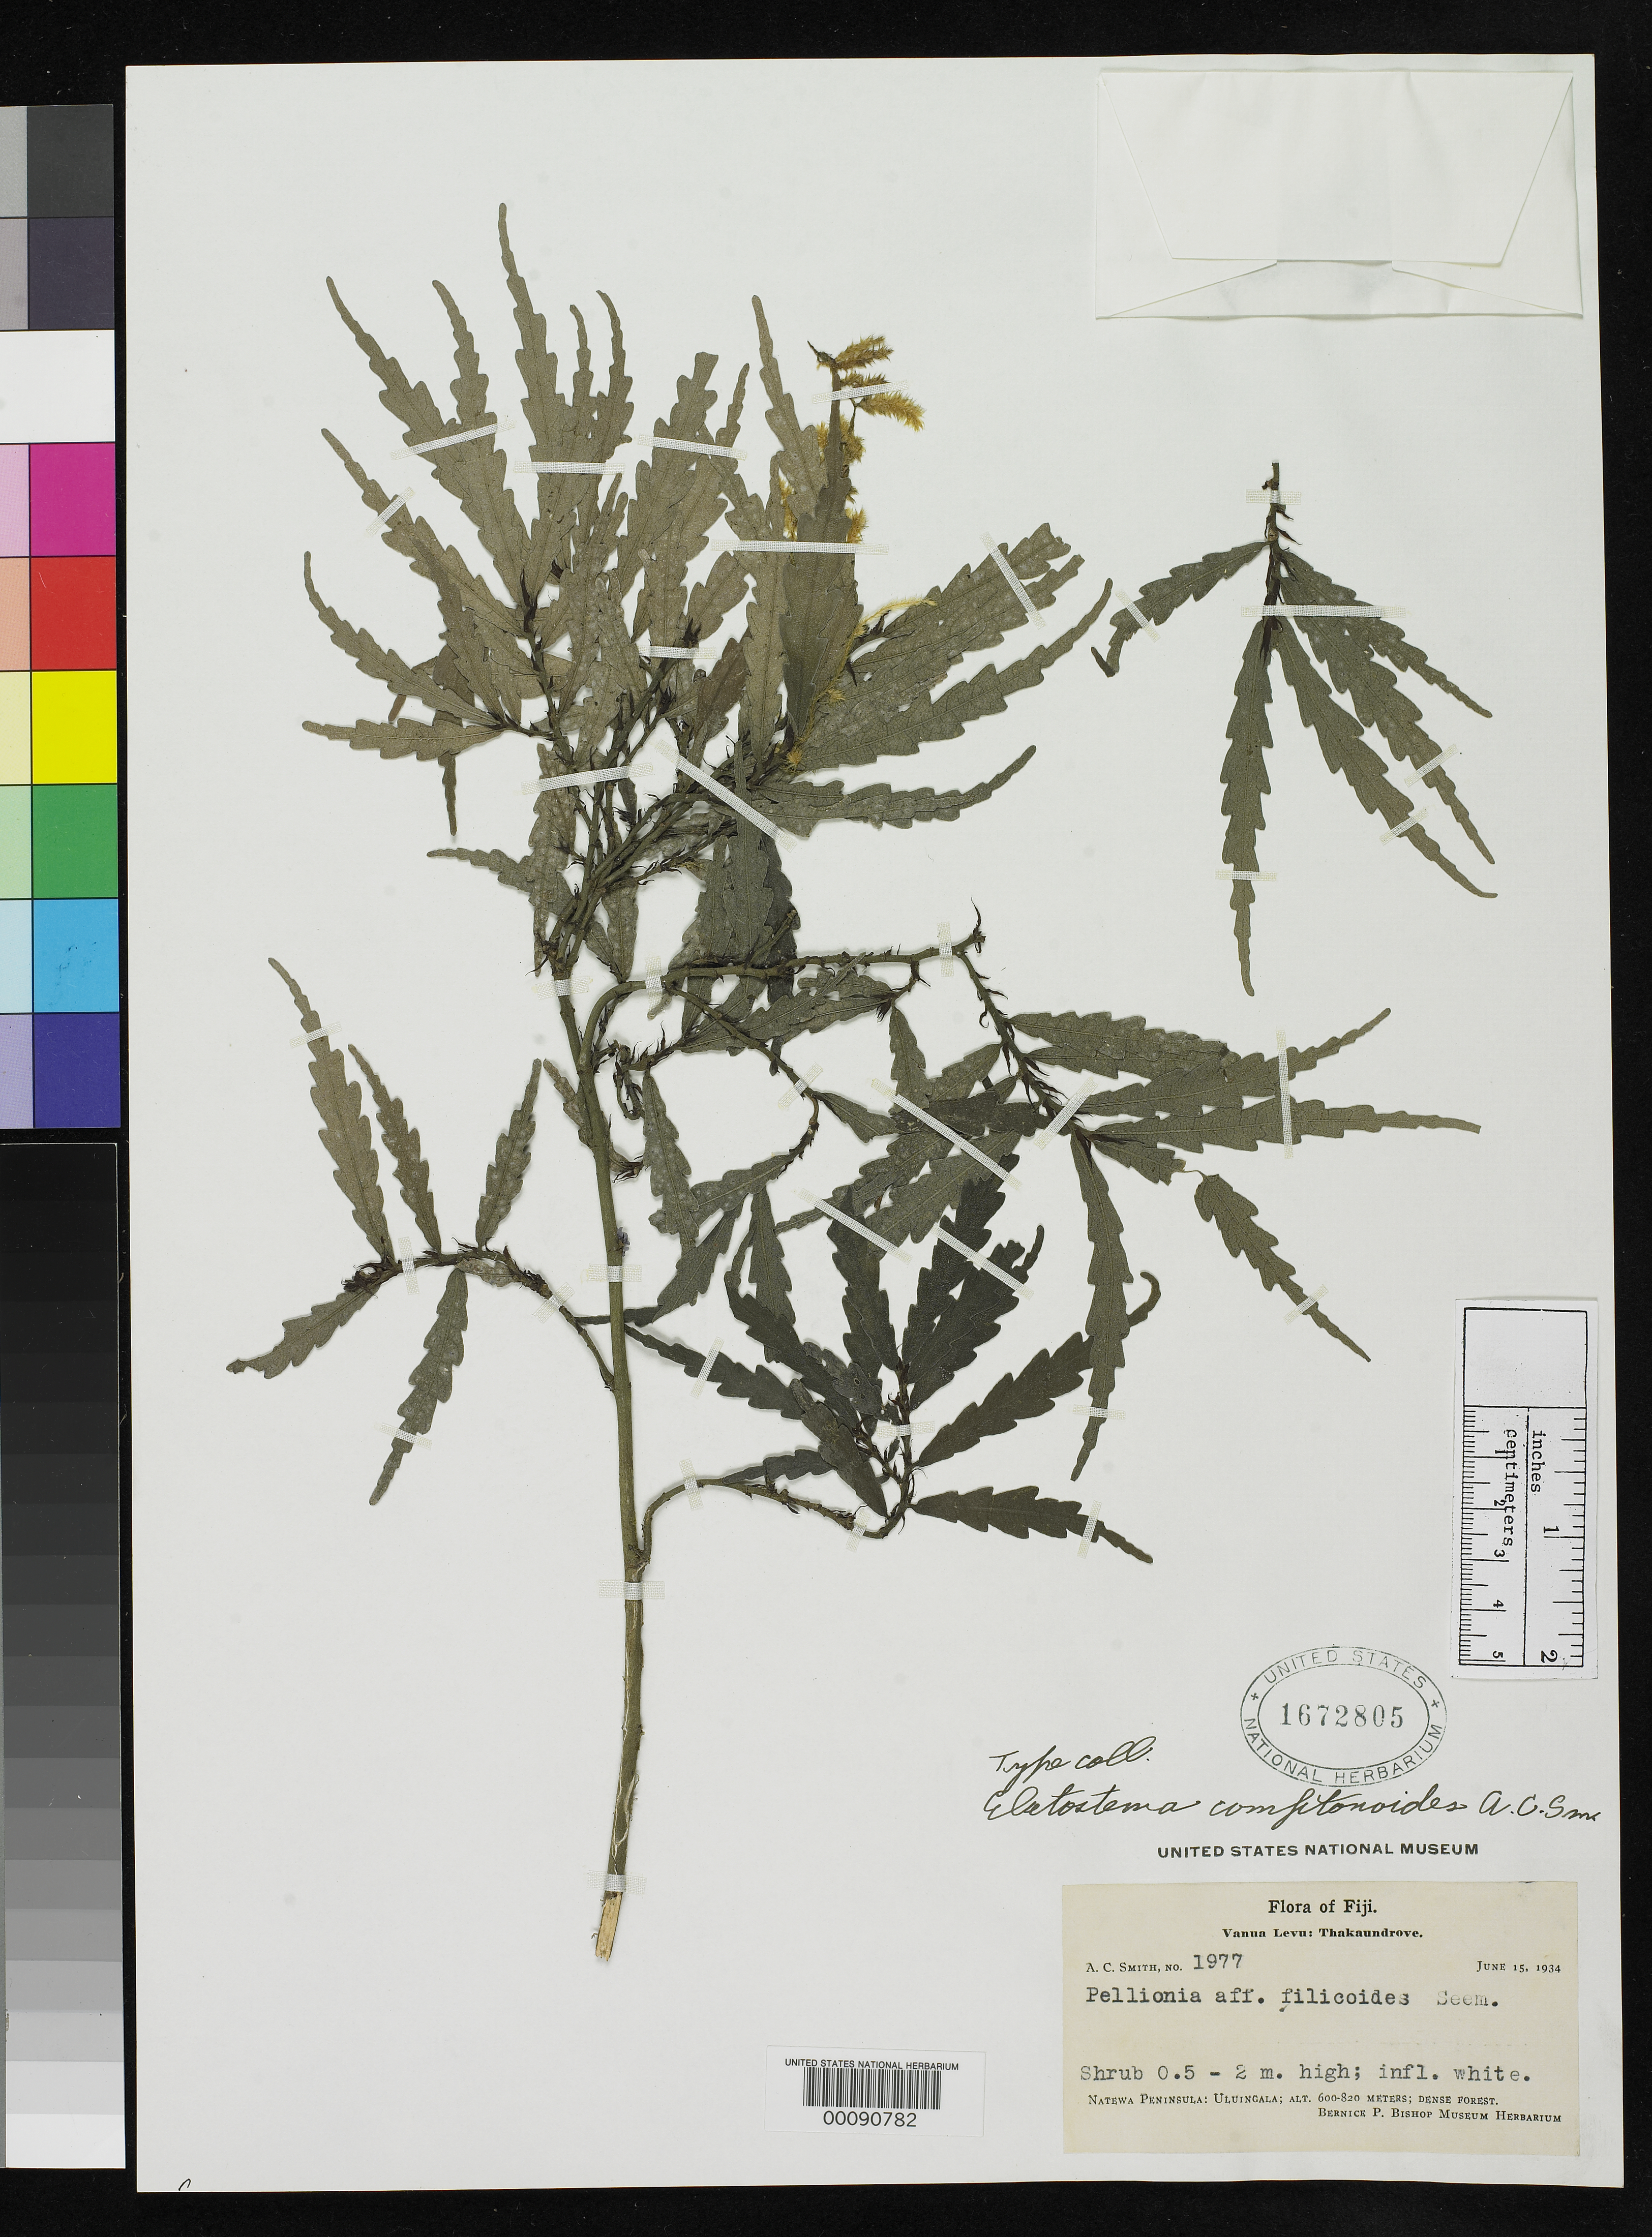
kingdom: Plantae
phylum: Tracheophyta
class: Magnoliopsida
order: Rosales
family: Urticaceae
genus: Elatostema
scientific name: Elatostema comptonioides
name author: A.C. Sm.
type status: Isotype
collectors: A. C. Smith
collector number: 1977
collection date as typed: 15 Jun 1934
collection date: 1934-06-15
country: Fiji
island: Vanua Levu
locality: Thakaundrove, Natewa Peninsula, Uluingala. [Vanua Levu Group]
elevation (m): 600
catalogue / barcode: US 1672805